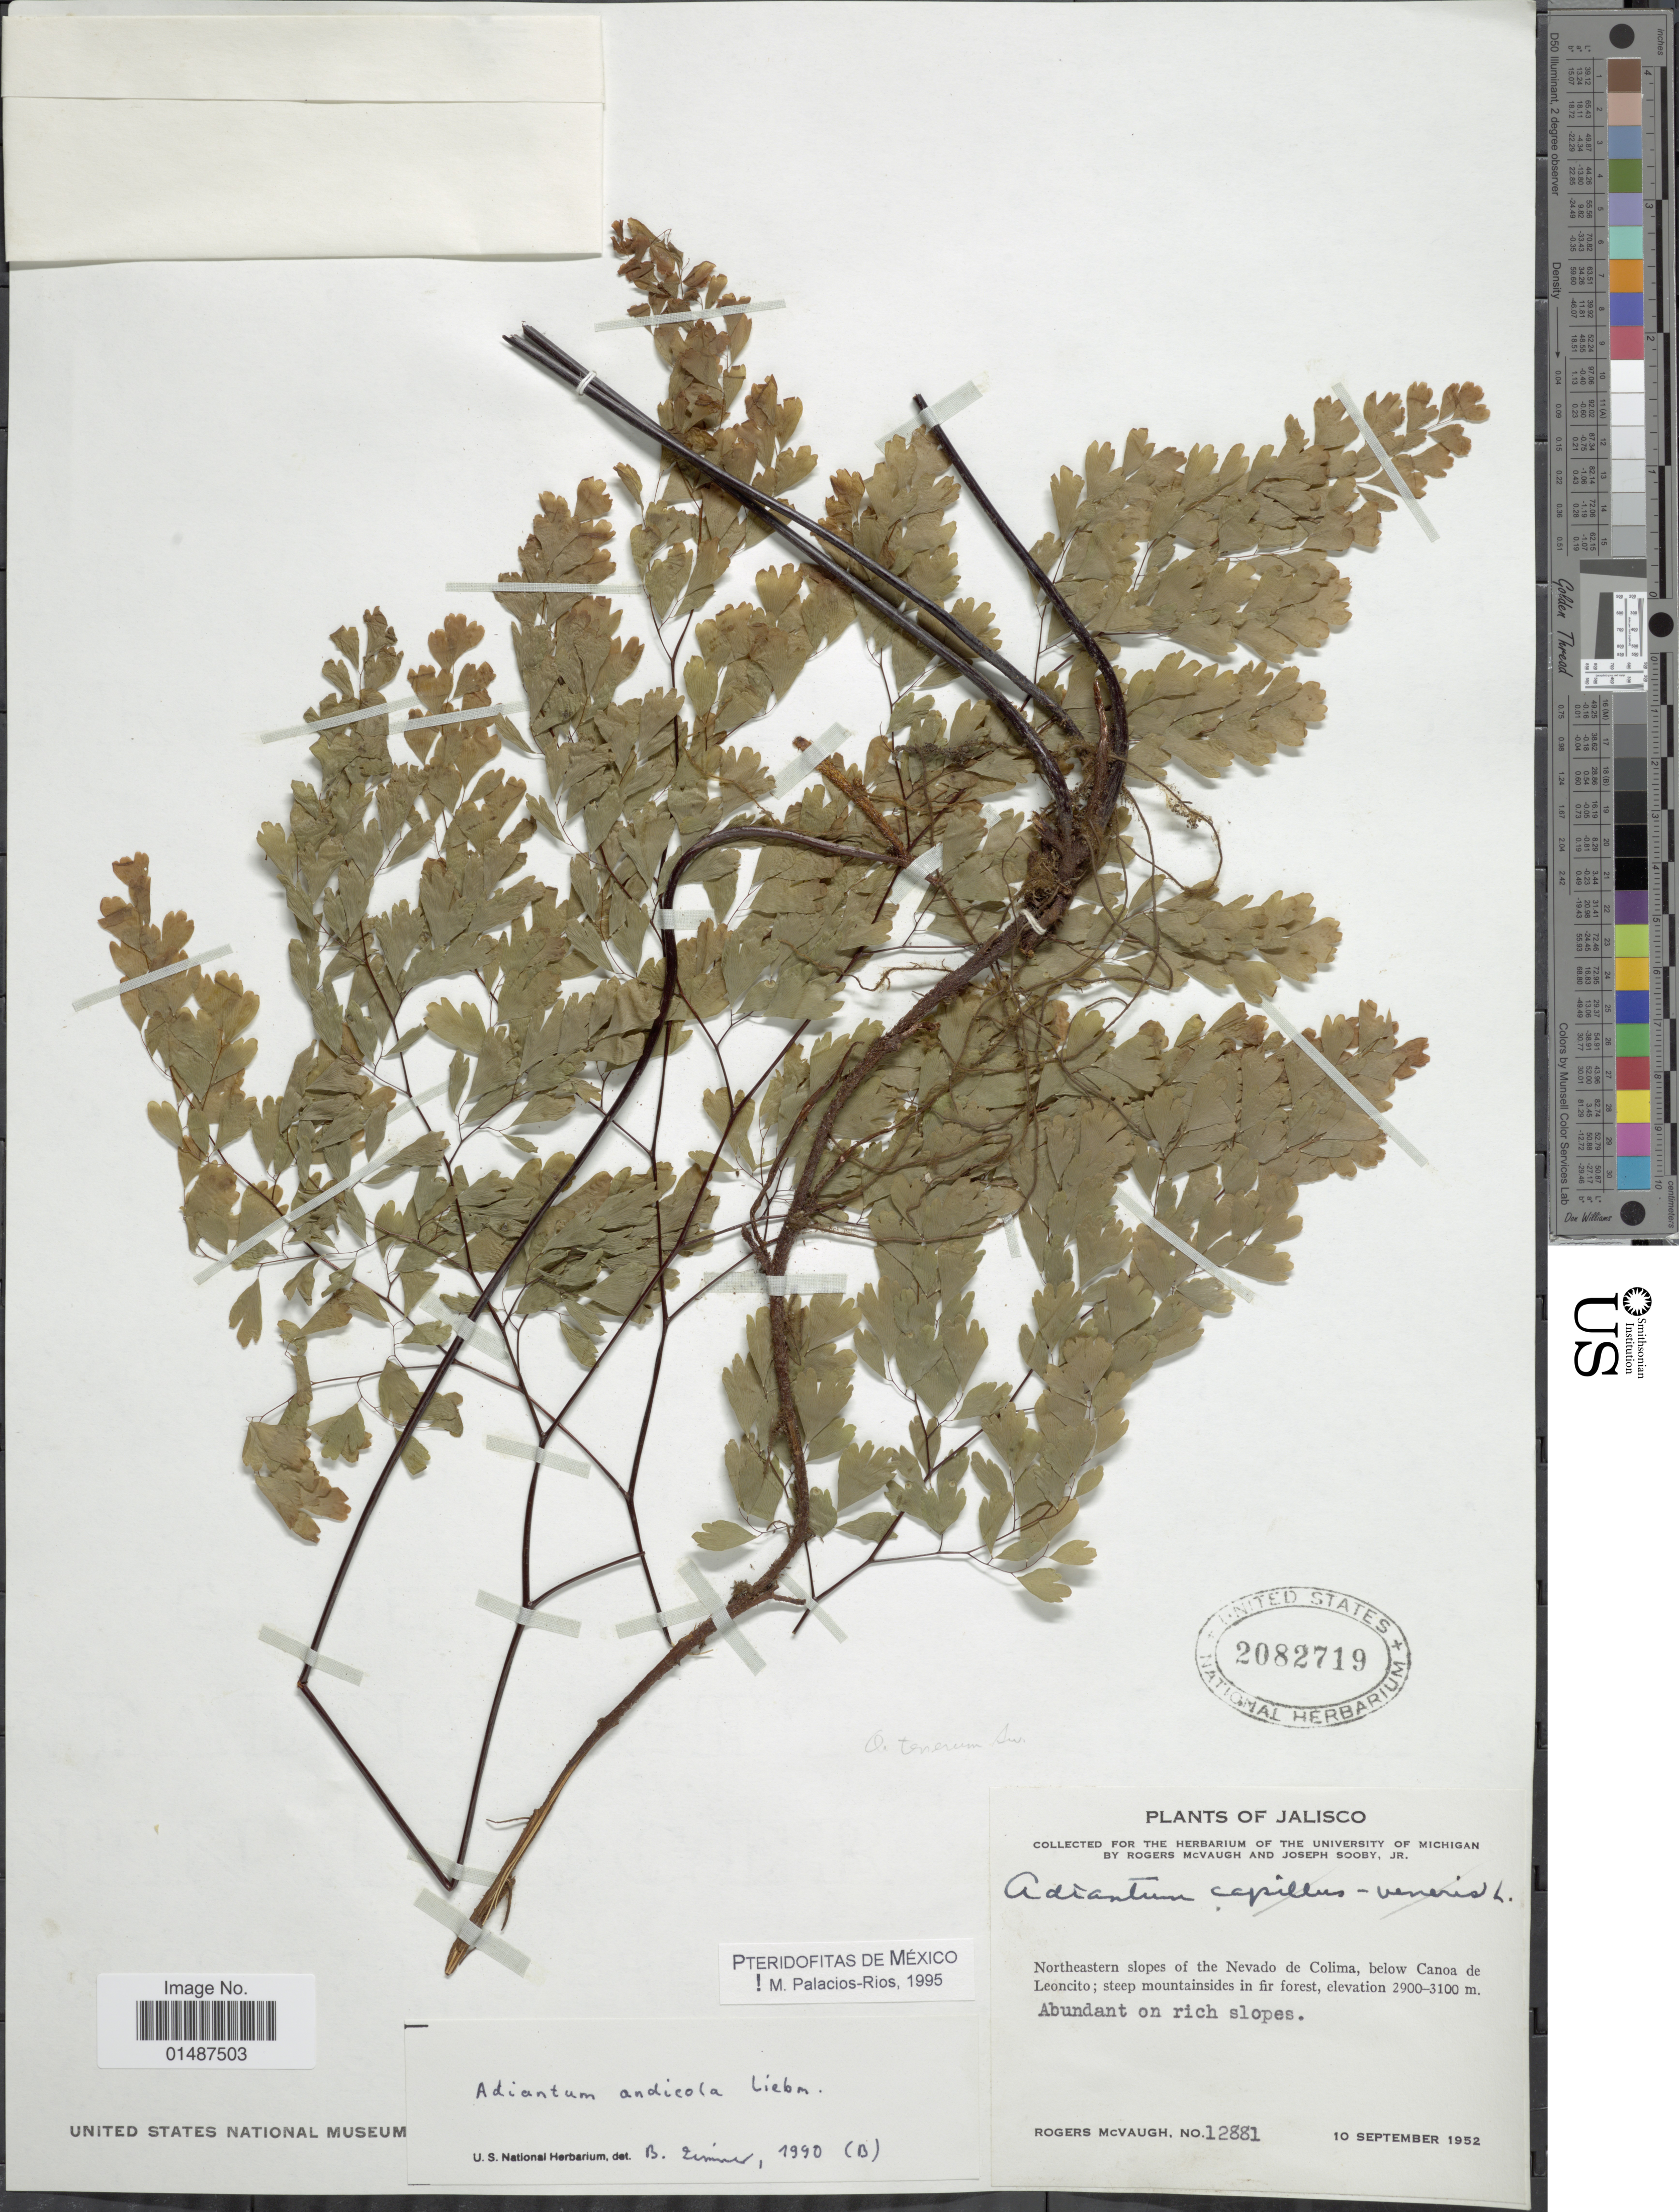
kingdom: Plantae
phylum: Tracheophyta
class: Polypodiopsida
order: Polypodiales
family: Pteridaceae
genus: Adiantum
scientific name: Adiantum andicola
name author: Liebm.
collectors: R. McVaugh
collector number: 12881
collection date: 1952-09-10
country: Mexico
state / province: Jalisco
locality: Northeastern slopes of the Nevado de Colima, below canoa de Leoncito; steep mountainsides in fir forest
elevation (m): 2900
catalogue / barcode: US 2082719